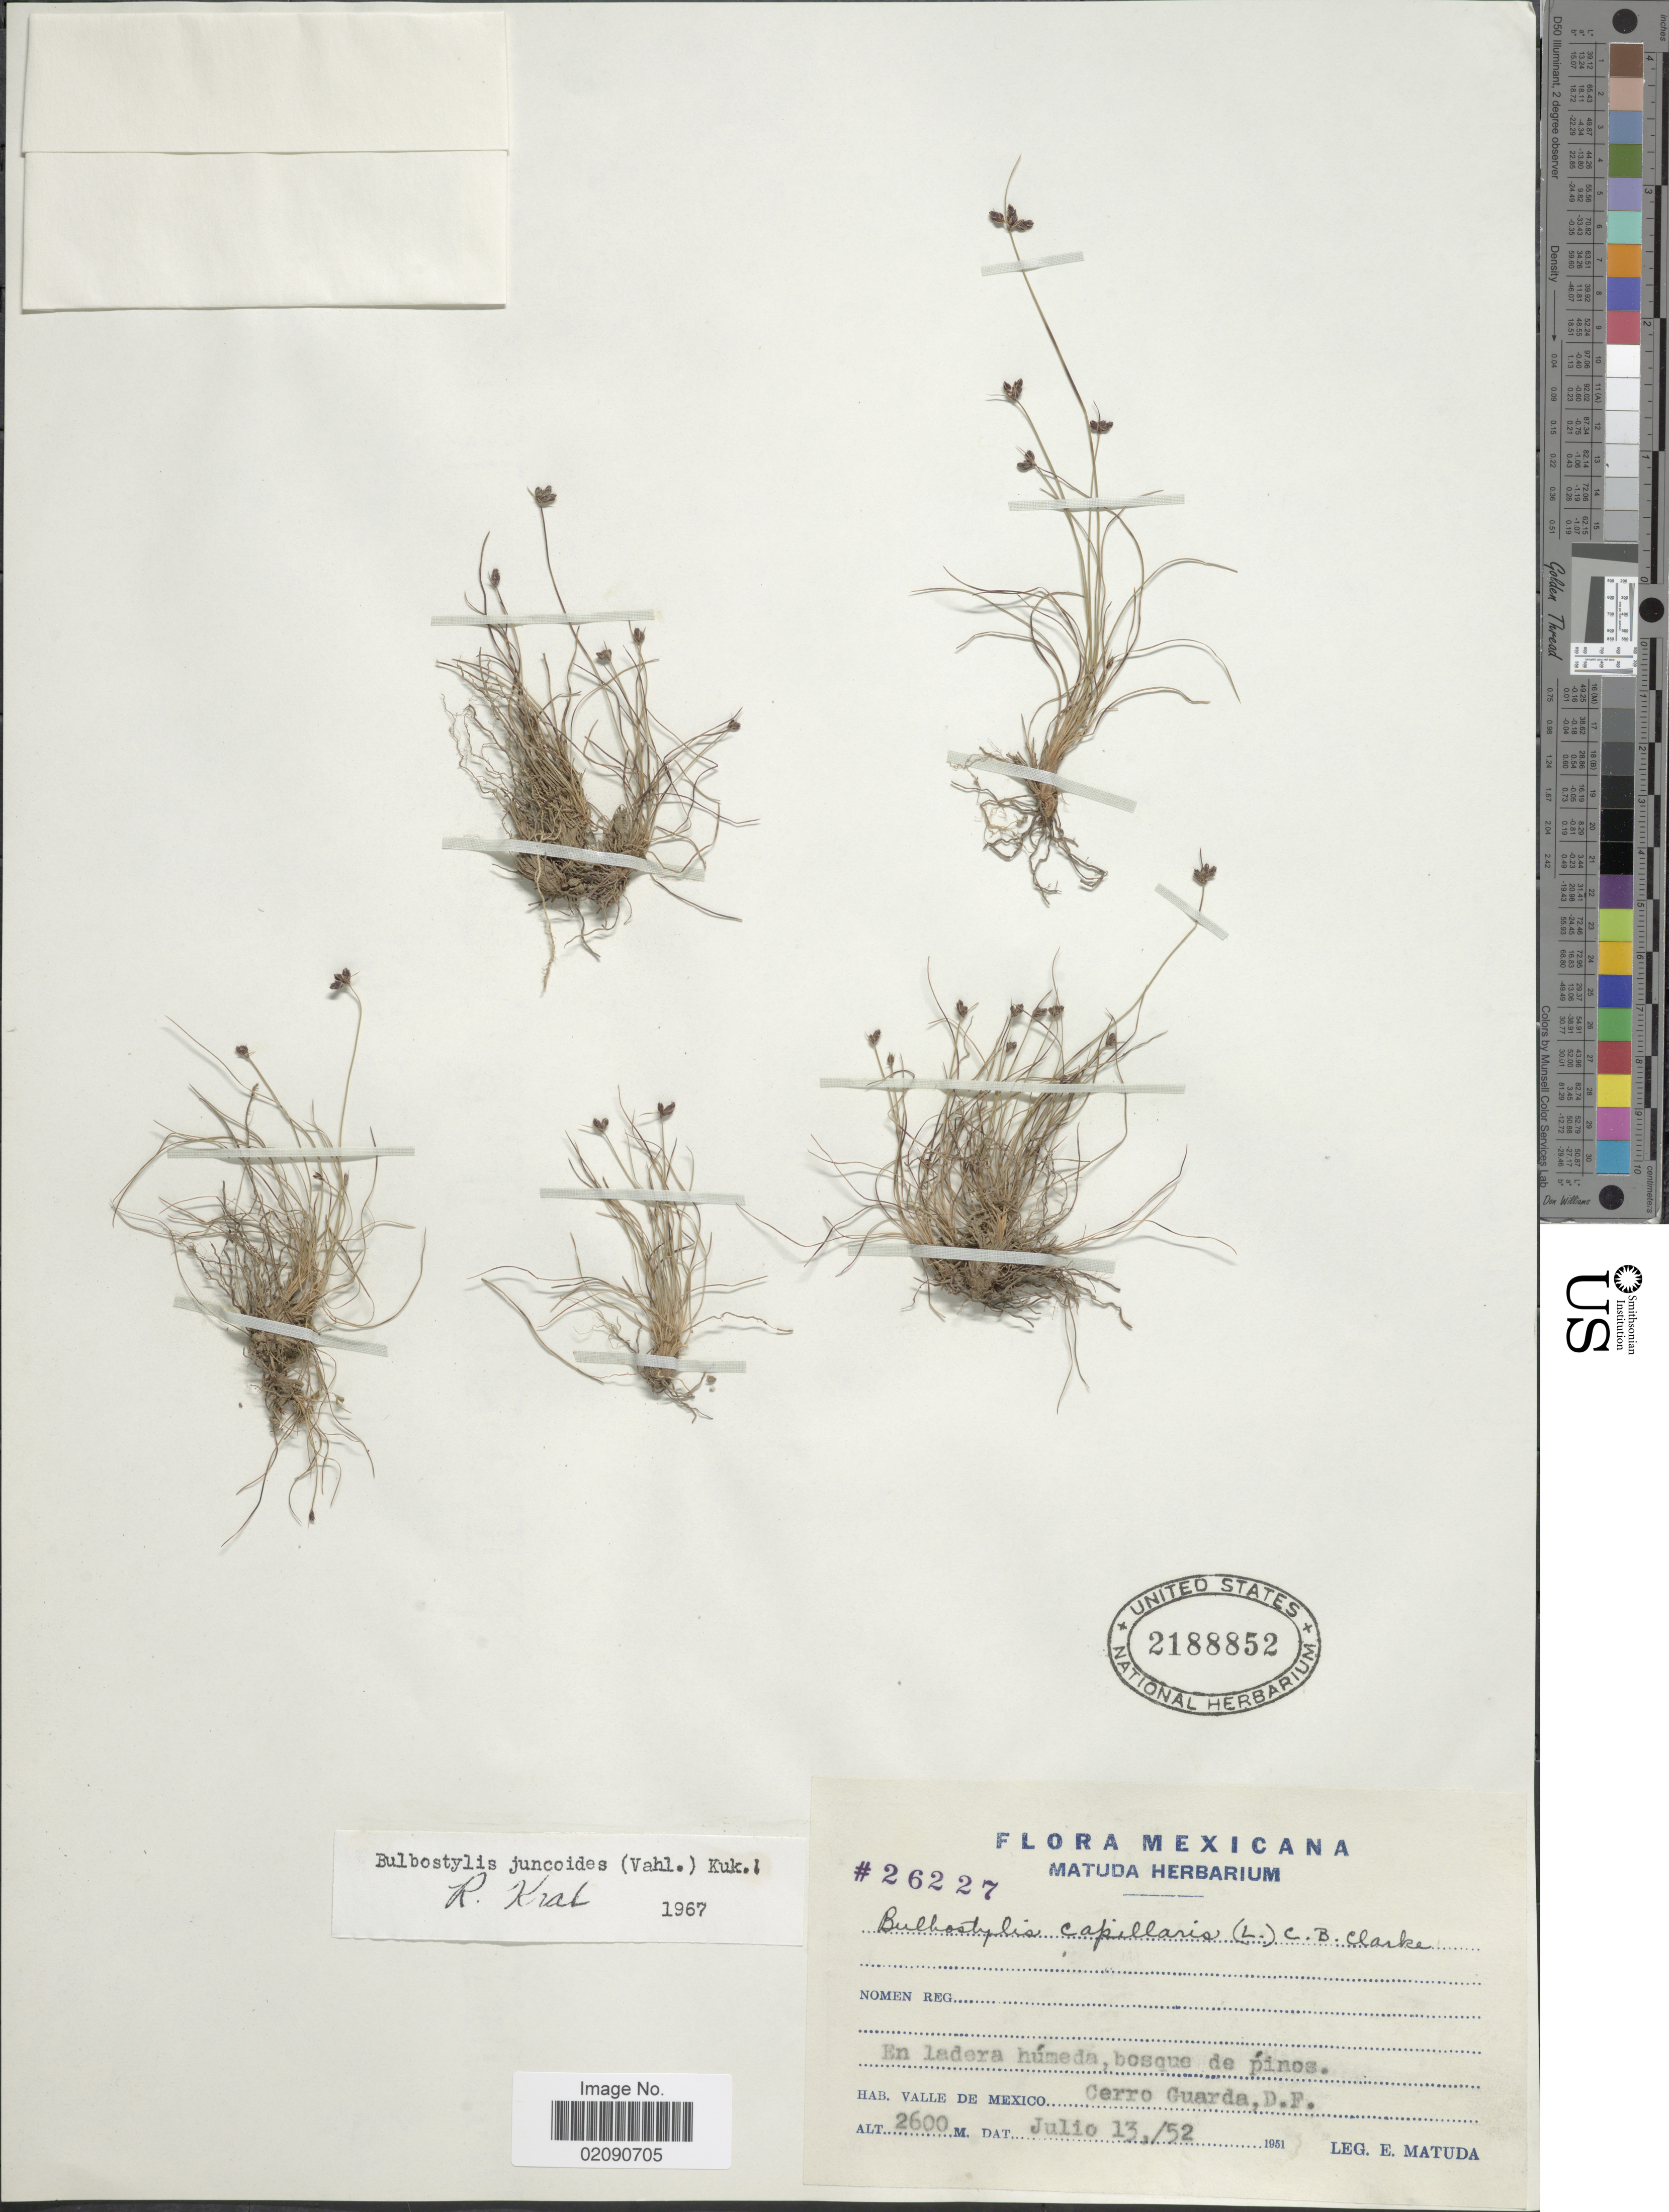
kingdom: Plantae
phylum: Tracheophyta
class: Liliopsida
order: Poales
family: Cyperaceae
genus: Bulbostylis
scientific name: Bulbostylis juncoides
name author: (Vahl) Kük. ex Herter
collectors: E. Matuda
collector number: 26227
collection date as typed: Transcribed d/m/y: 13/7/52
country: Mexico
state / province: Distrito Federal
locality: En ladera húmeda, bosque de pinos. Valle de Mexico. Cerro Guarda, D.F.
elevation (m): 2600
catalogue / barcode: US 2188852